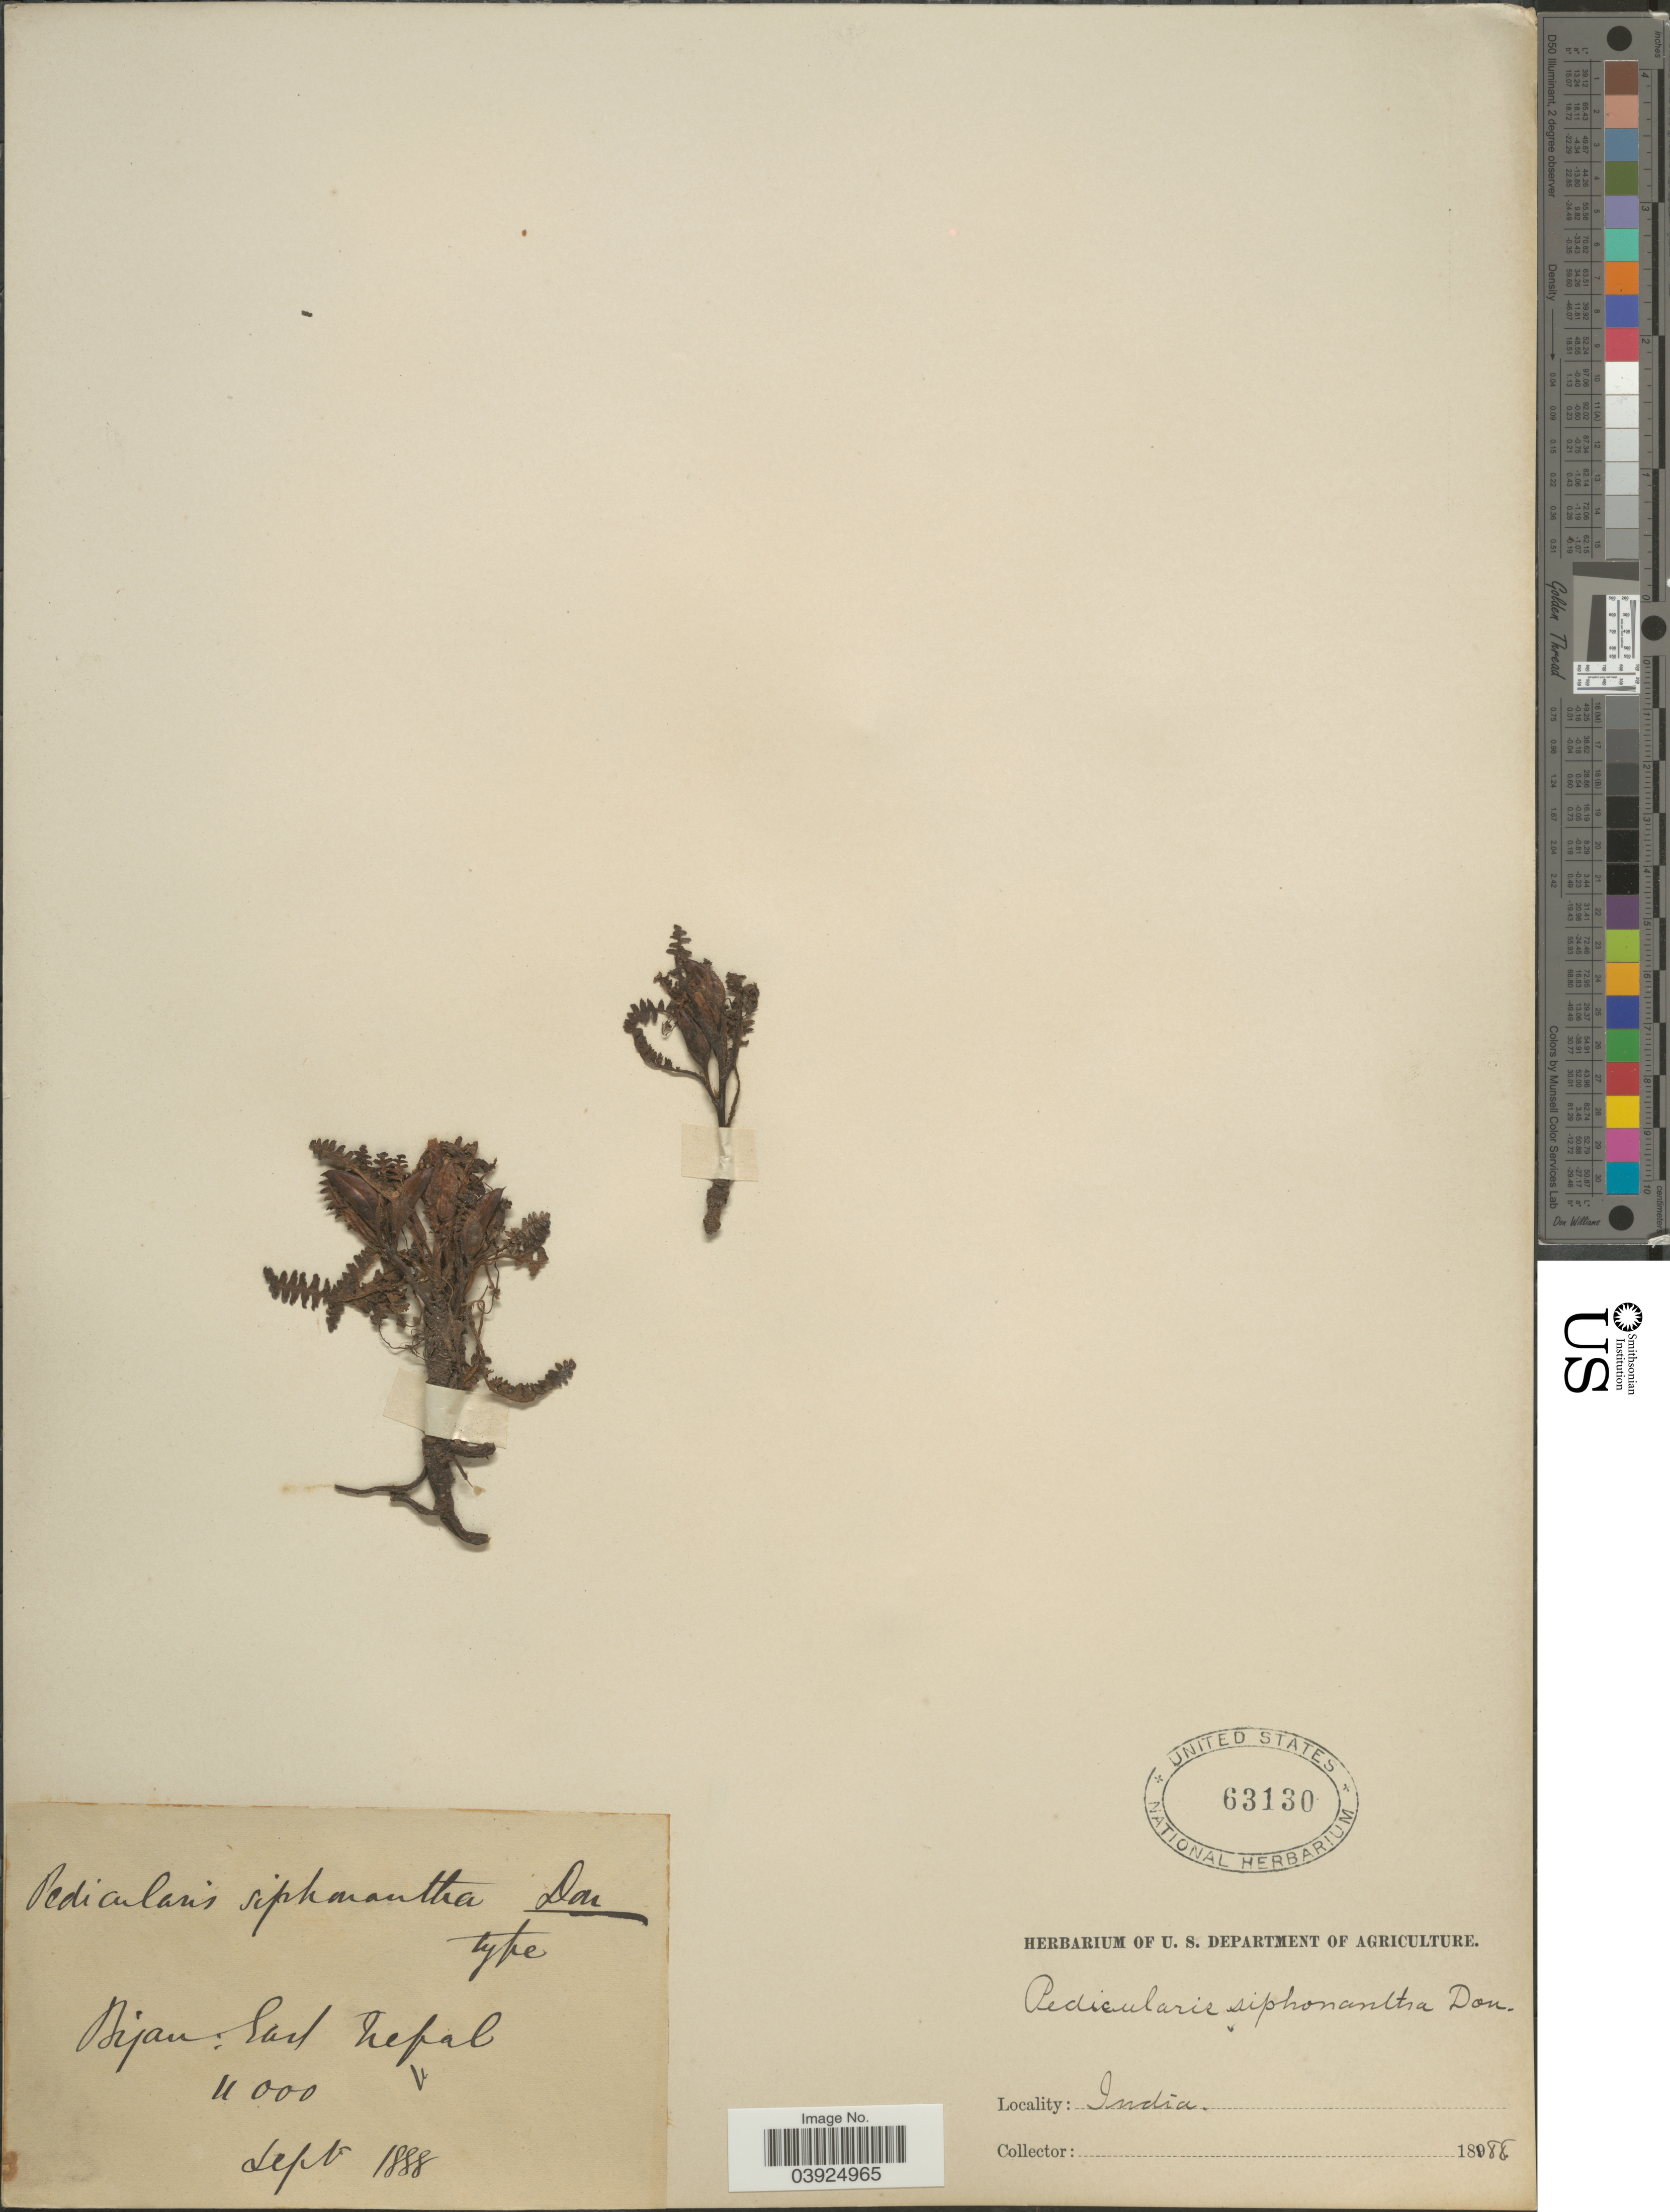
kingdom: Plantae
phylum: Tracheophyta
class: Magnoliopsida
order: Lamiales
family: Orobanchaceae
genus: Pedicularis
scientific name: Pedicularis siphonantha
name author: D. Don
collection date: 1888-09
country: India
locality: Biyani: East Nepal.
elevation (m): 3353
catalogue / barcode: US 63130